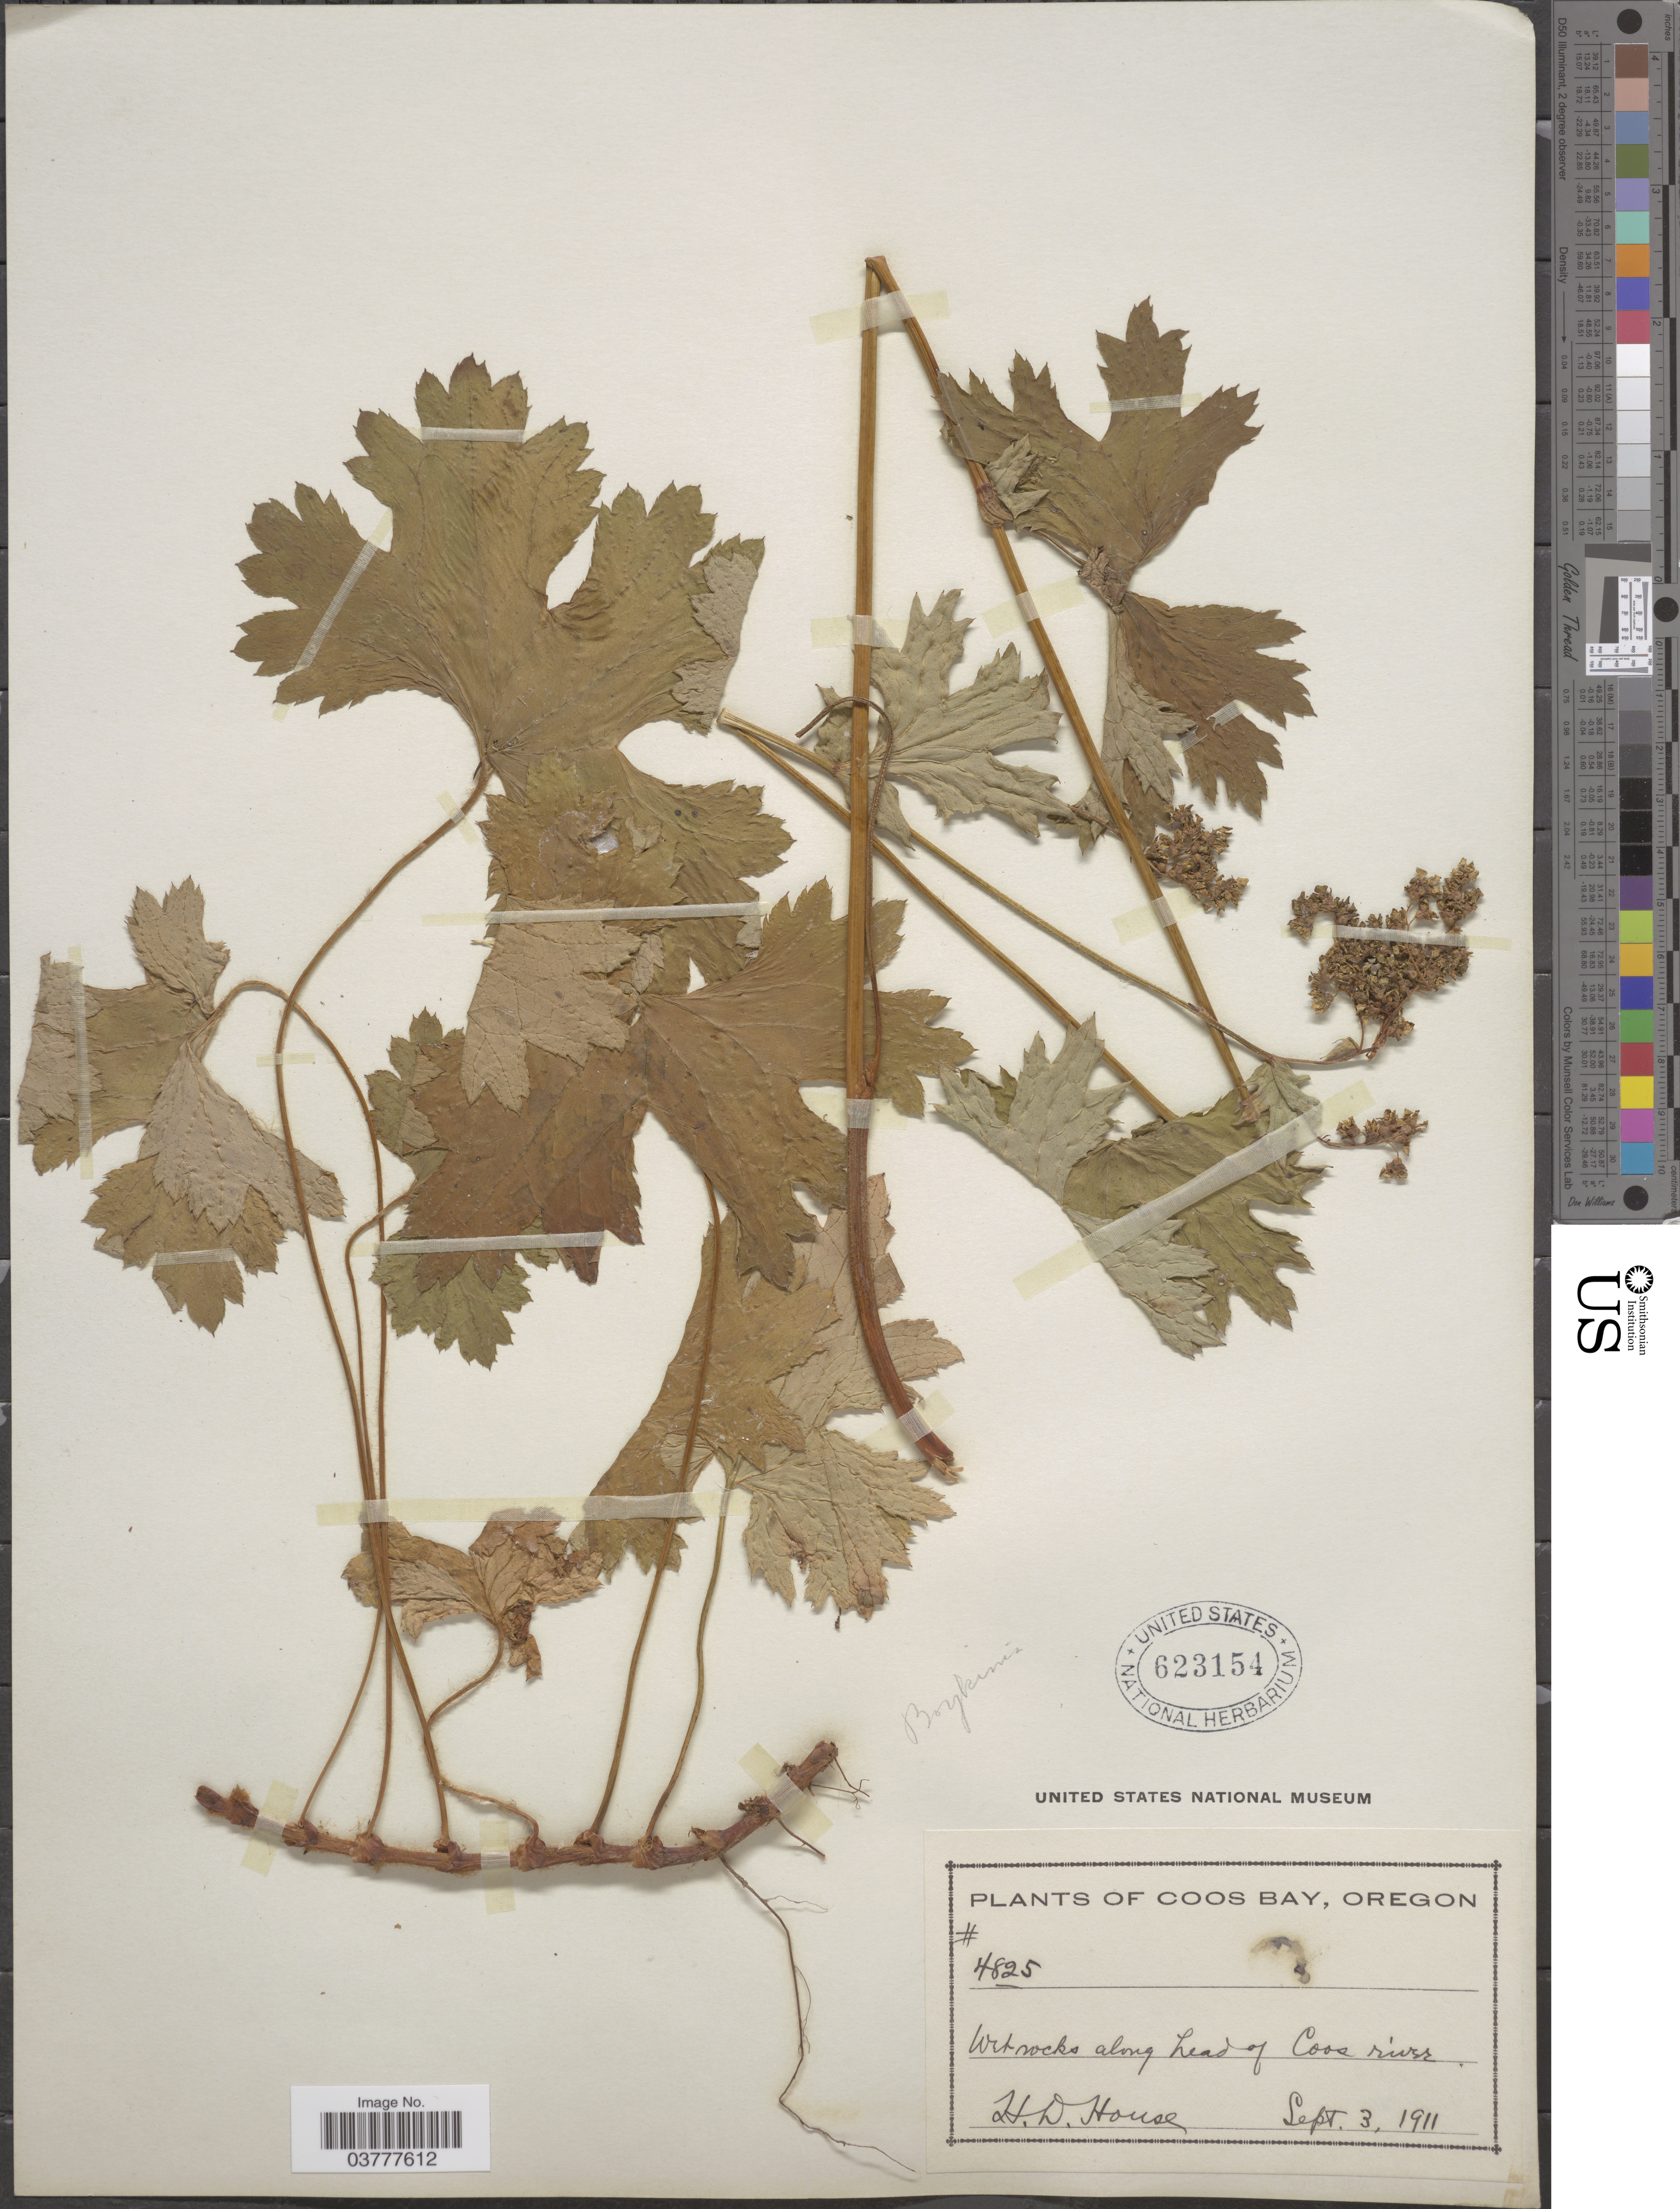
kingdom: Plantae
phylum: Tracheophyta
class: Magnoliopsida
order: Saxifragales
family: Saxifragaceae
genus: Boykinia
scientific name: Boykinia major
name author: A. Gray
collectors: H. D. House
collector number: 4825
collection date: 1911-09-03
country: United States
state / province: Oregon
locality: Coos Bay. Along head of Coos River.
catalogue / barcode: US 623154